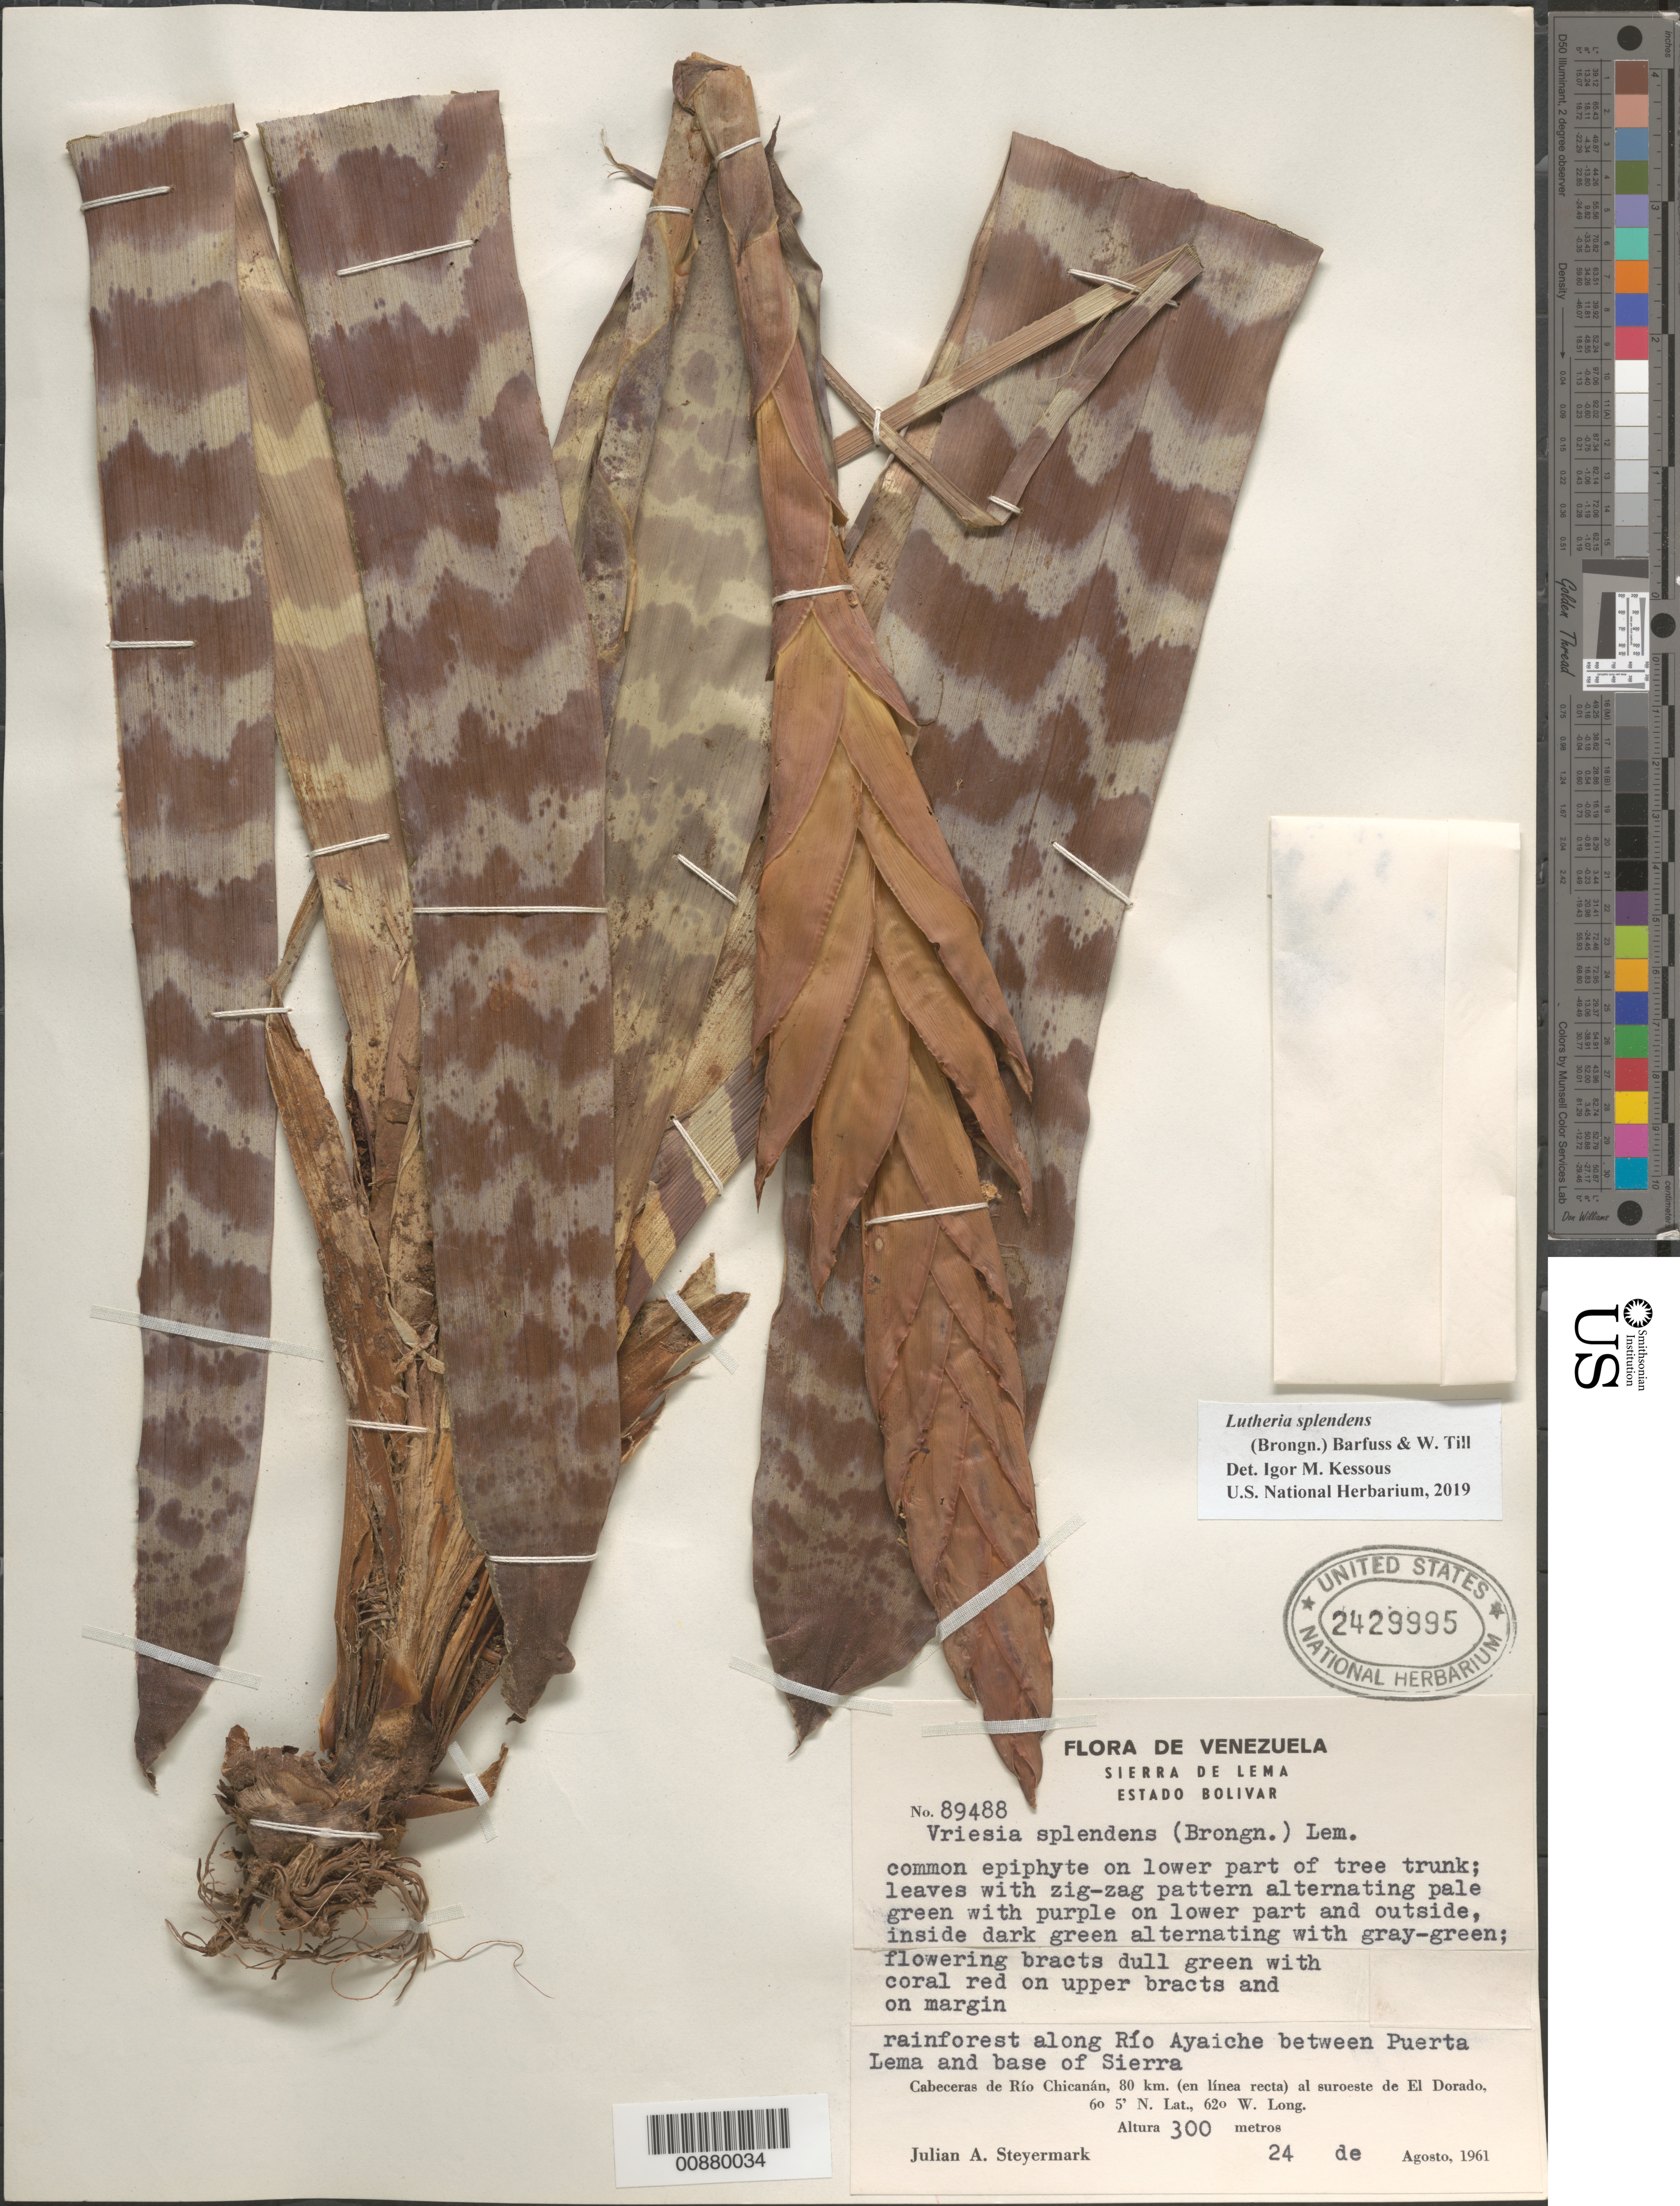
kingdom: Plantae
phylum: Tracheophyta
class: Liliopsida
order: Poales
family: Bromeliaceae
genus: Lutheria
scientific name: Lutheria splendens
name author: (Brongn.) W. Till & Barfuss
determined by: Kessous, Igor M.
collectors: J. Steyermark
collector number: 89488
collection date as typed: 24-Aug-61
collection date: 1961-08-24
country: Venezuela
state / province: Bolívar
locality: Sierra de Lema, Cabaceras de Río Chicanan, 80 km in straight line to SW of El Dorado, between Río Chicanan and Río Ayaiche, between Puerta Lema and base of Sierra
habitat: Rainforest; on lower part of tree trunk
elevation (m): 300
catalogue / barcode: US 2429995